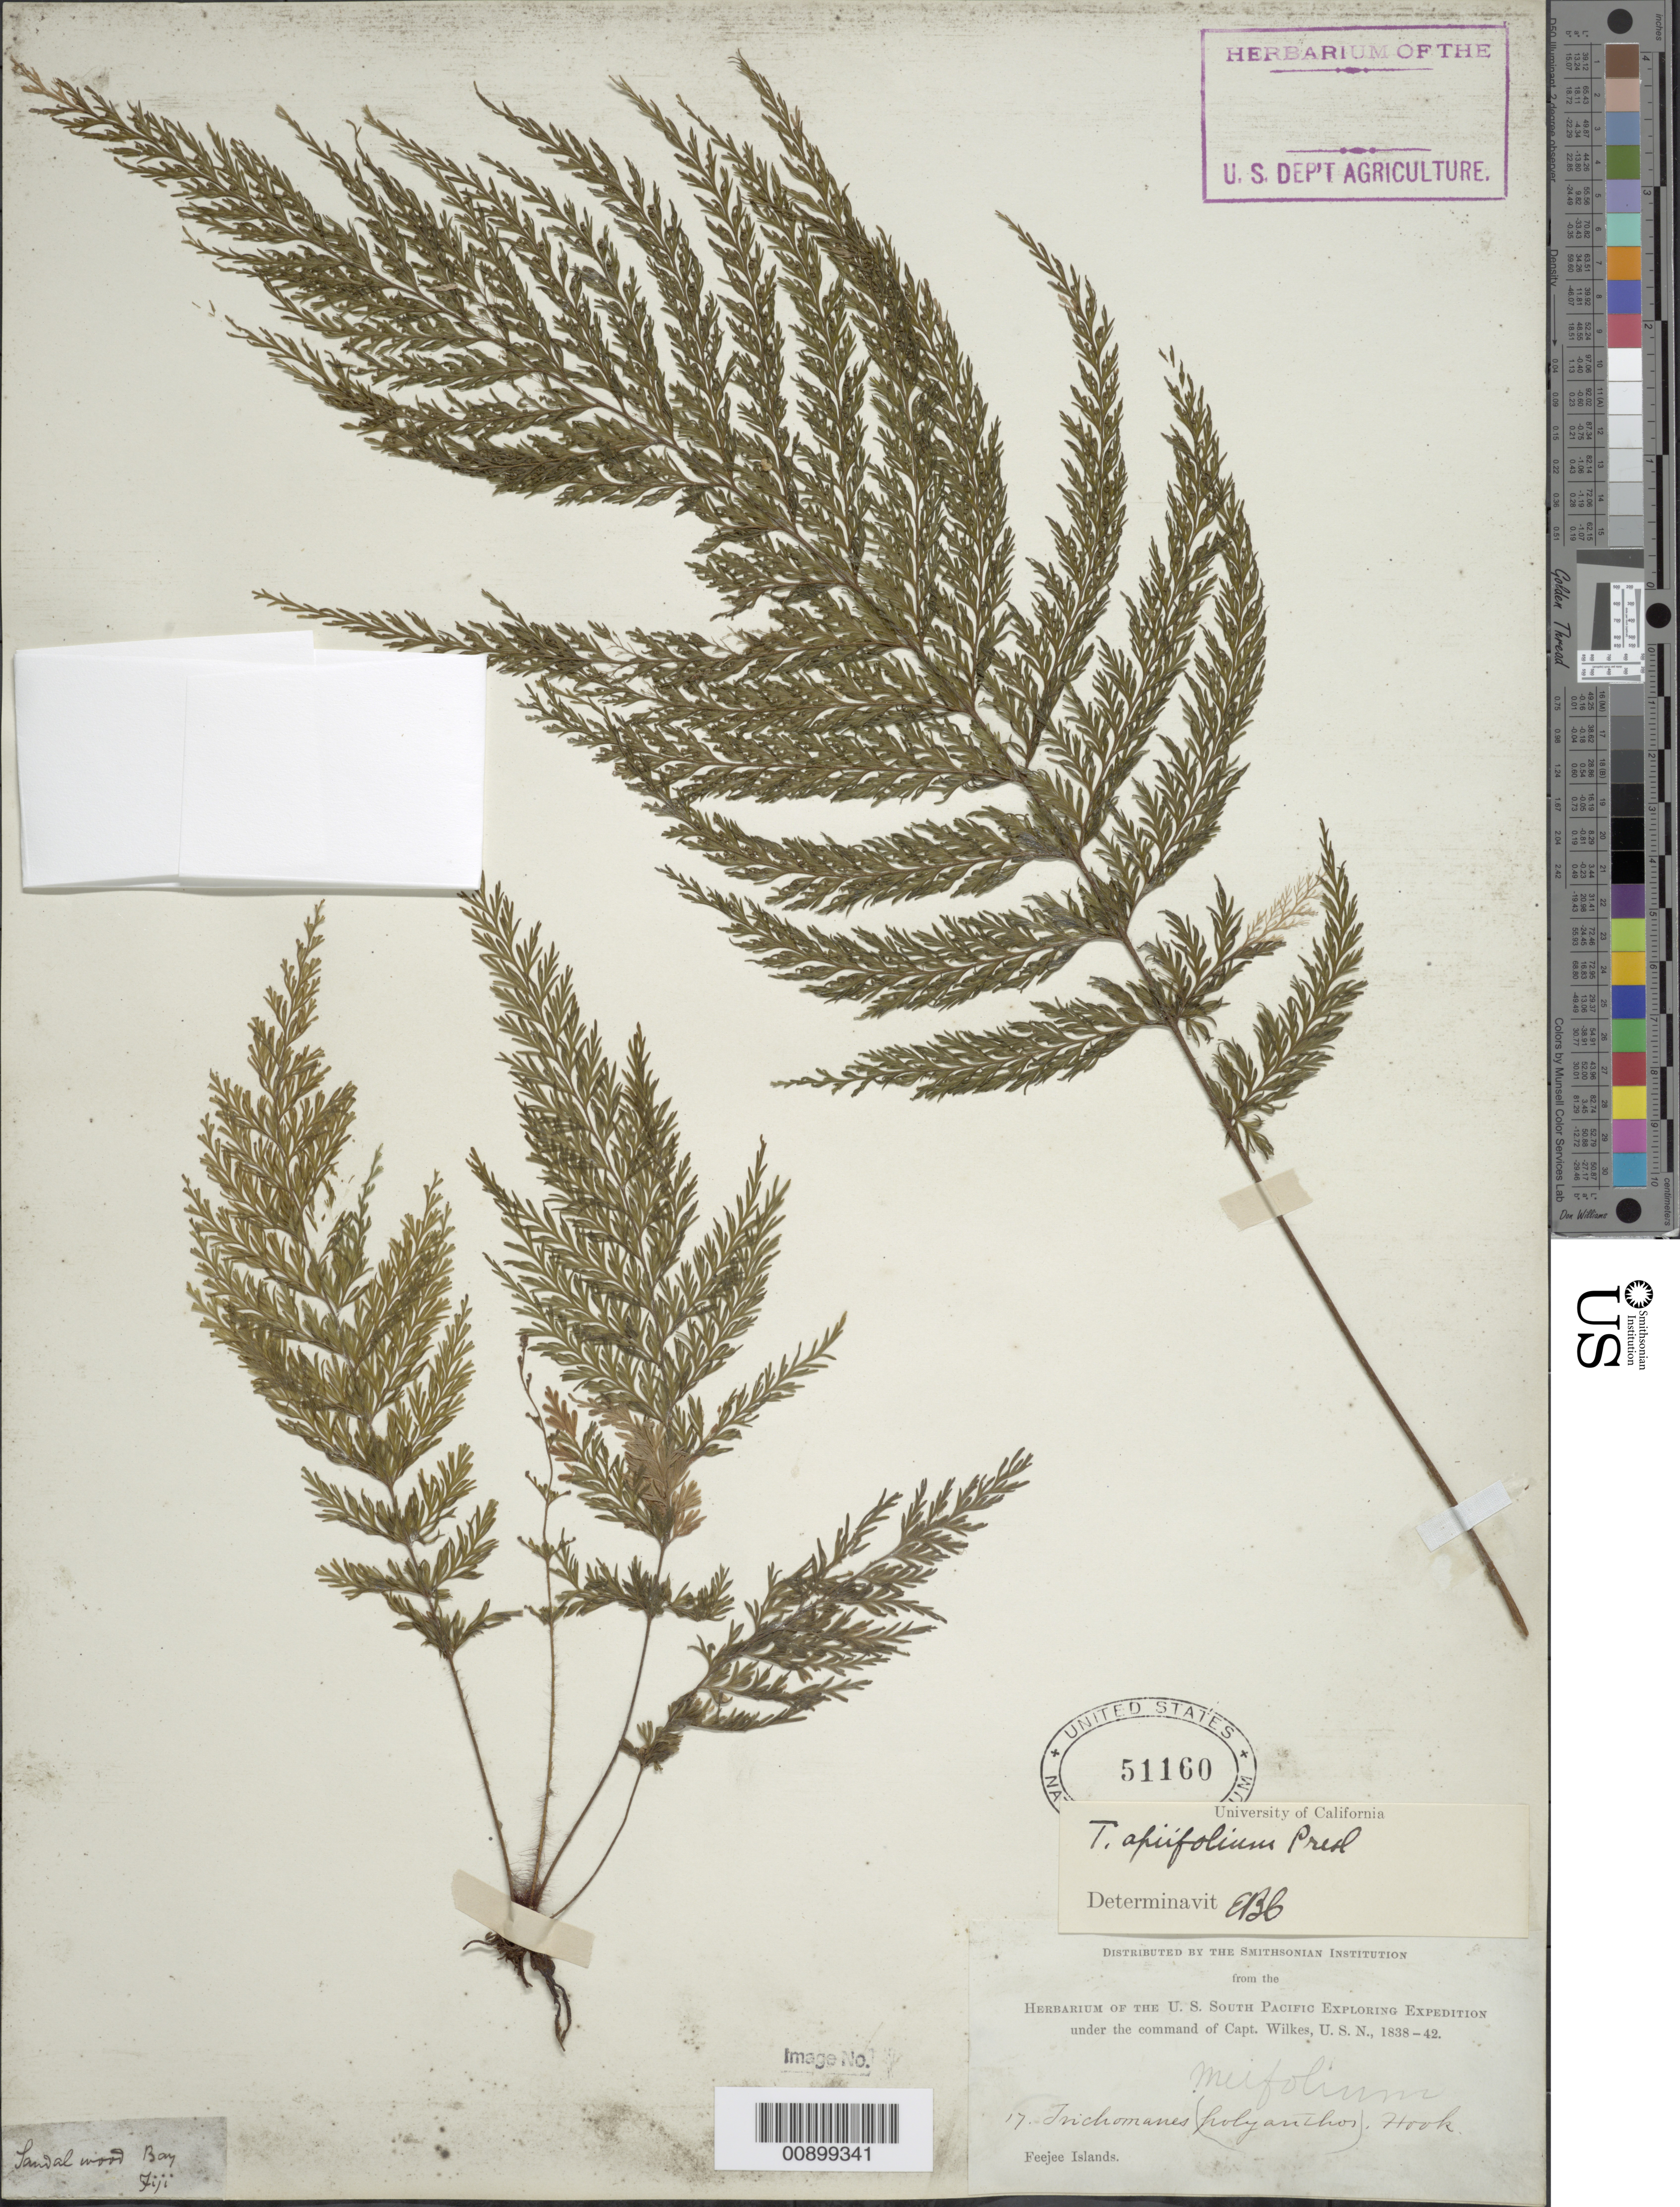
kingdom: Plantae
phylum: Tracheophyta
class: Polypodiopsida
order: Hymenophyllales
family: Hymenophyllaceae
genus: Callistopteris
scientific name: Callistopteris apiifolia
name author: (C. Presl) Copel.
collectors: Wilkes Explor. Exped.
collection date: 1838/1842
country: Fiji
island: Ovalau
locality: Sandalwood Bay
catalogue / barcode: US 51160